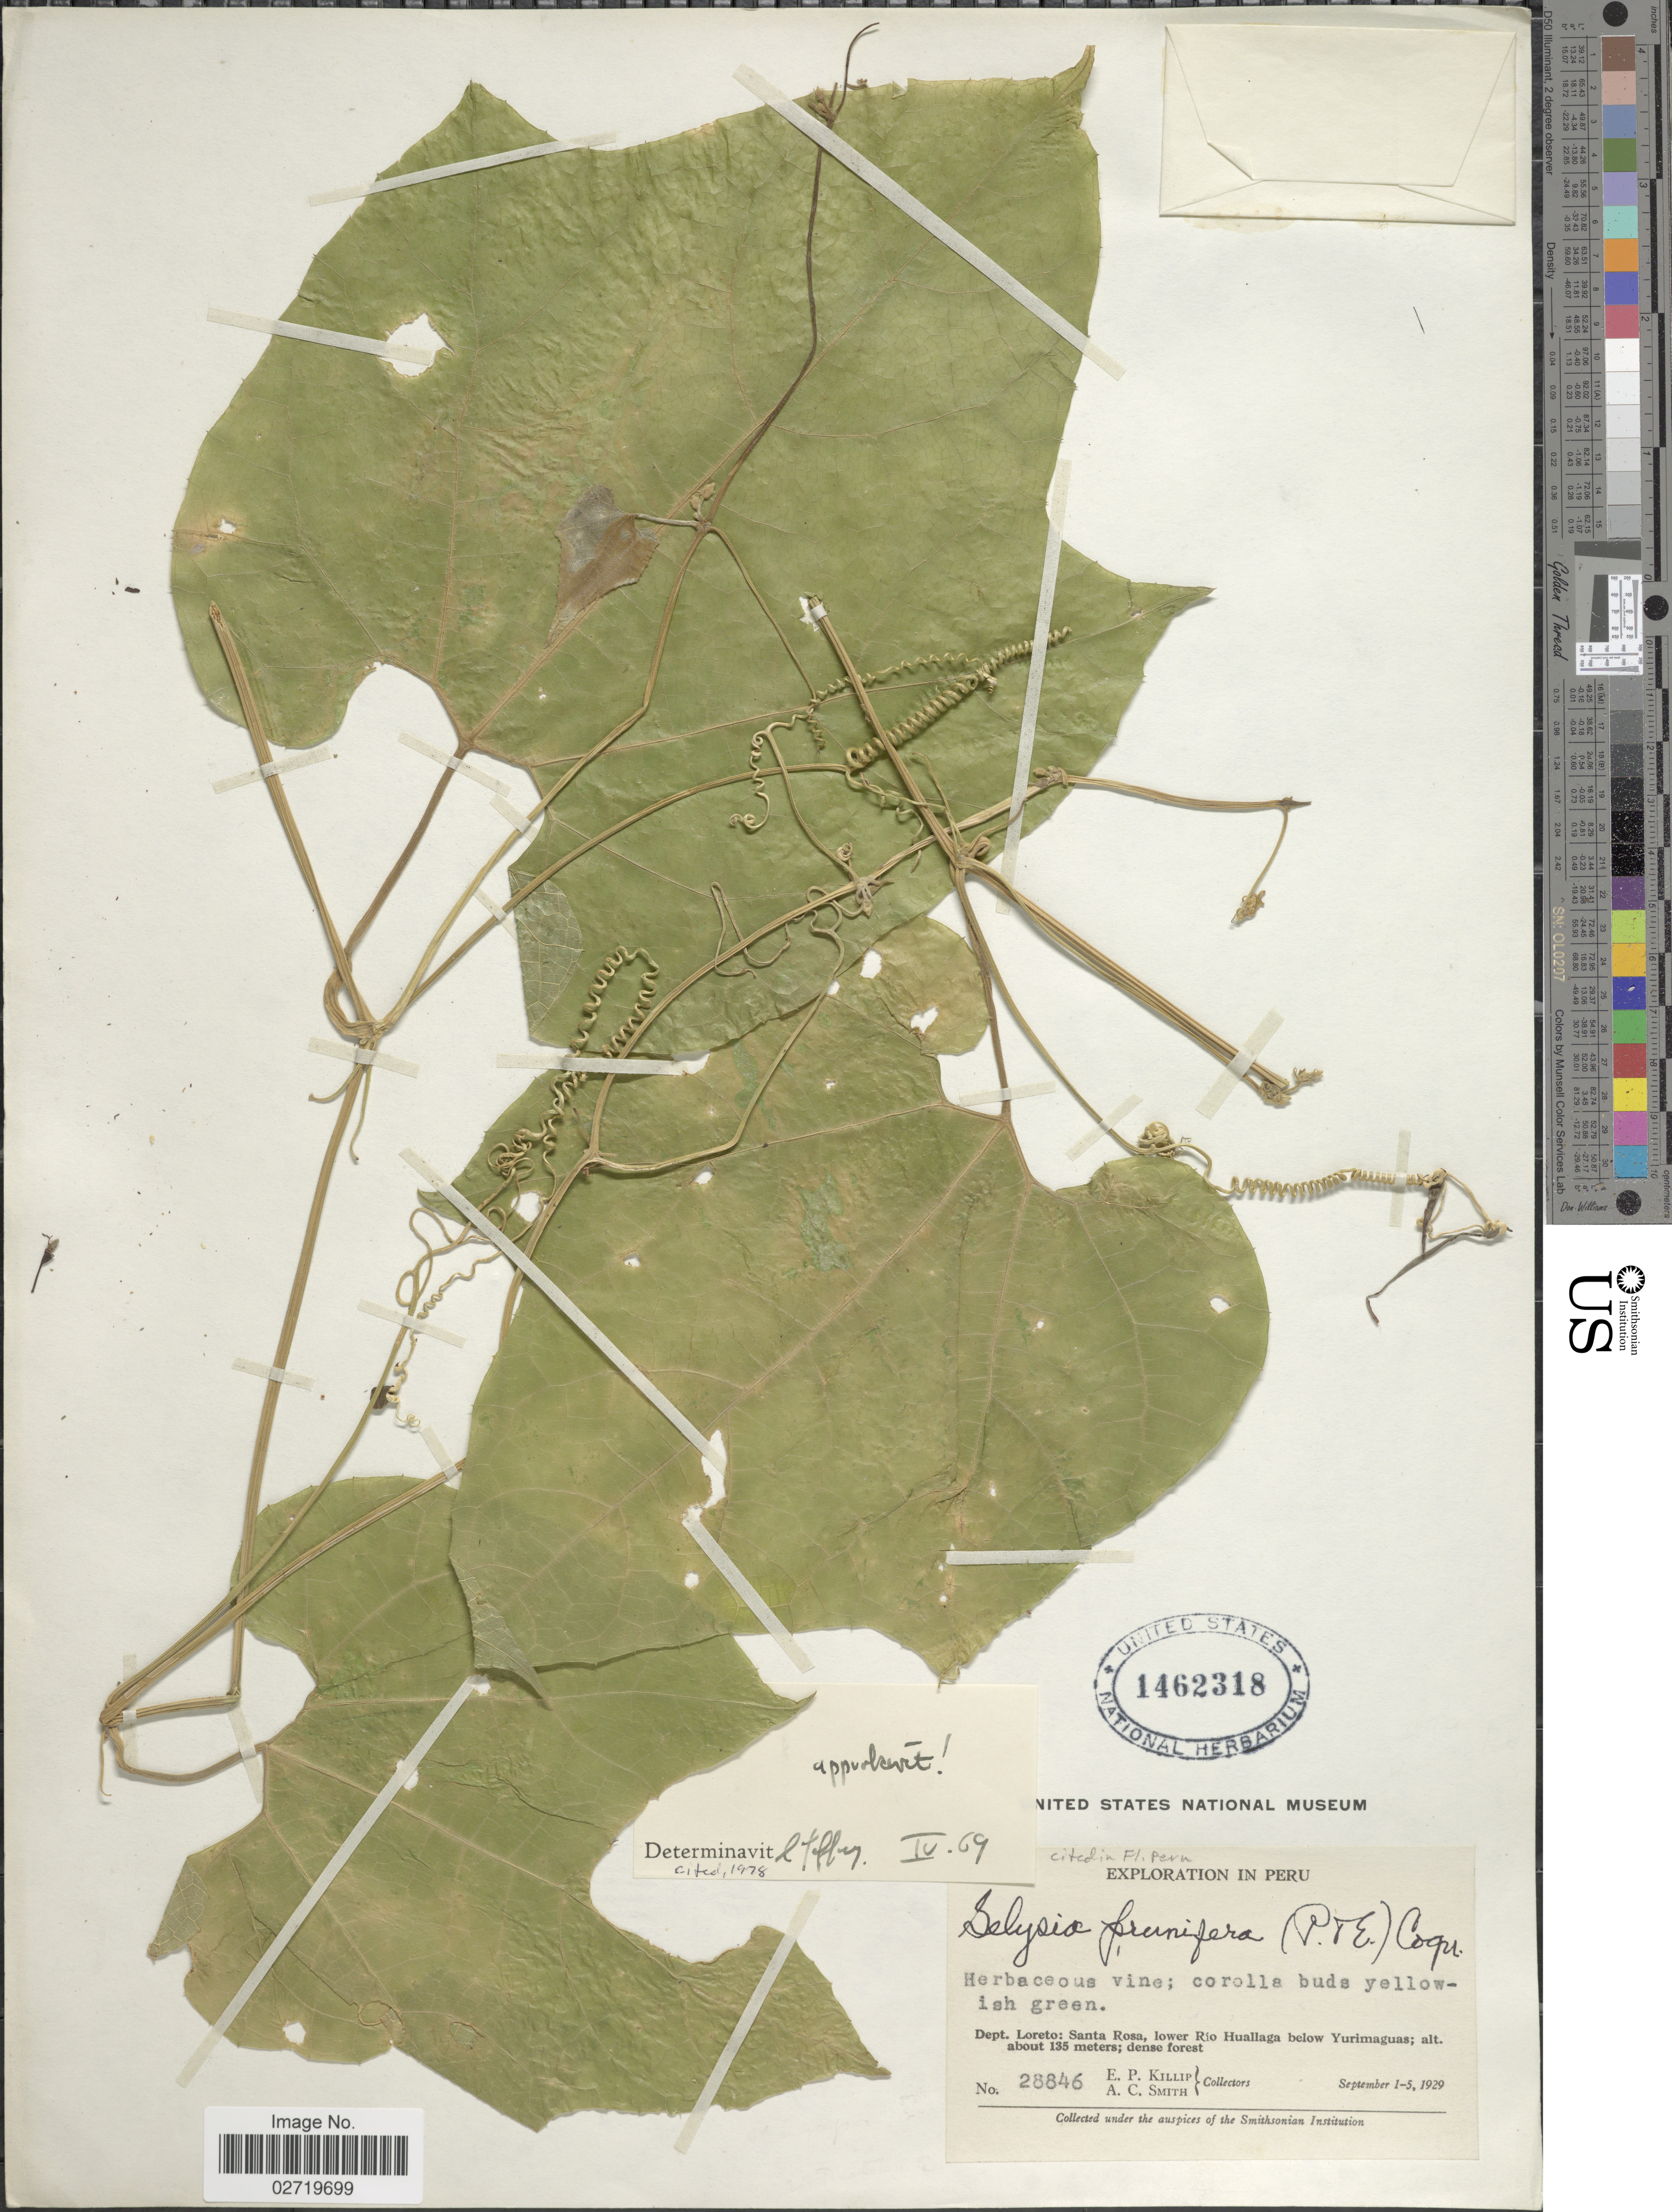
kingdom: Plantae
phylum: Tracheophyta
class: Magnoliopsida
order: Cucurbitales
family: Cucurbitaceae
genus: Selysia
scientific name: Selysia prunifera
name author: (Poepp. & Endl.) Cogn.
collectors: E. P. Killip & A. C. Smith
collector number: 28846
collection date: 1929-09-01/1929-09-05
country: Peru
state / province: Loreto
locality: Dept. Loreto: Santa Rosa, lower Río Huallaga below Yurimaguas.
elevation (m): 135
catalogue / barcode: US 1462318